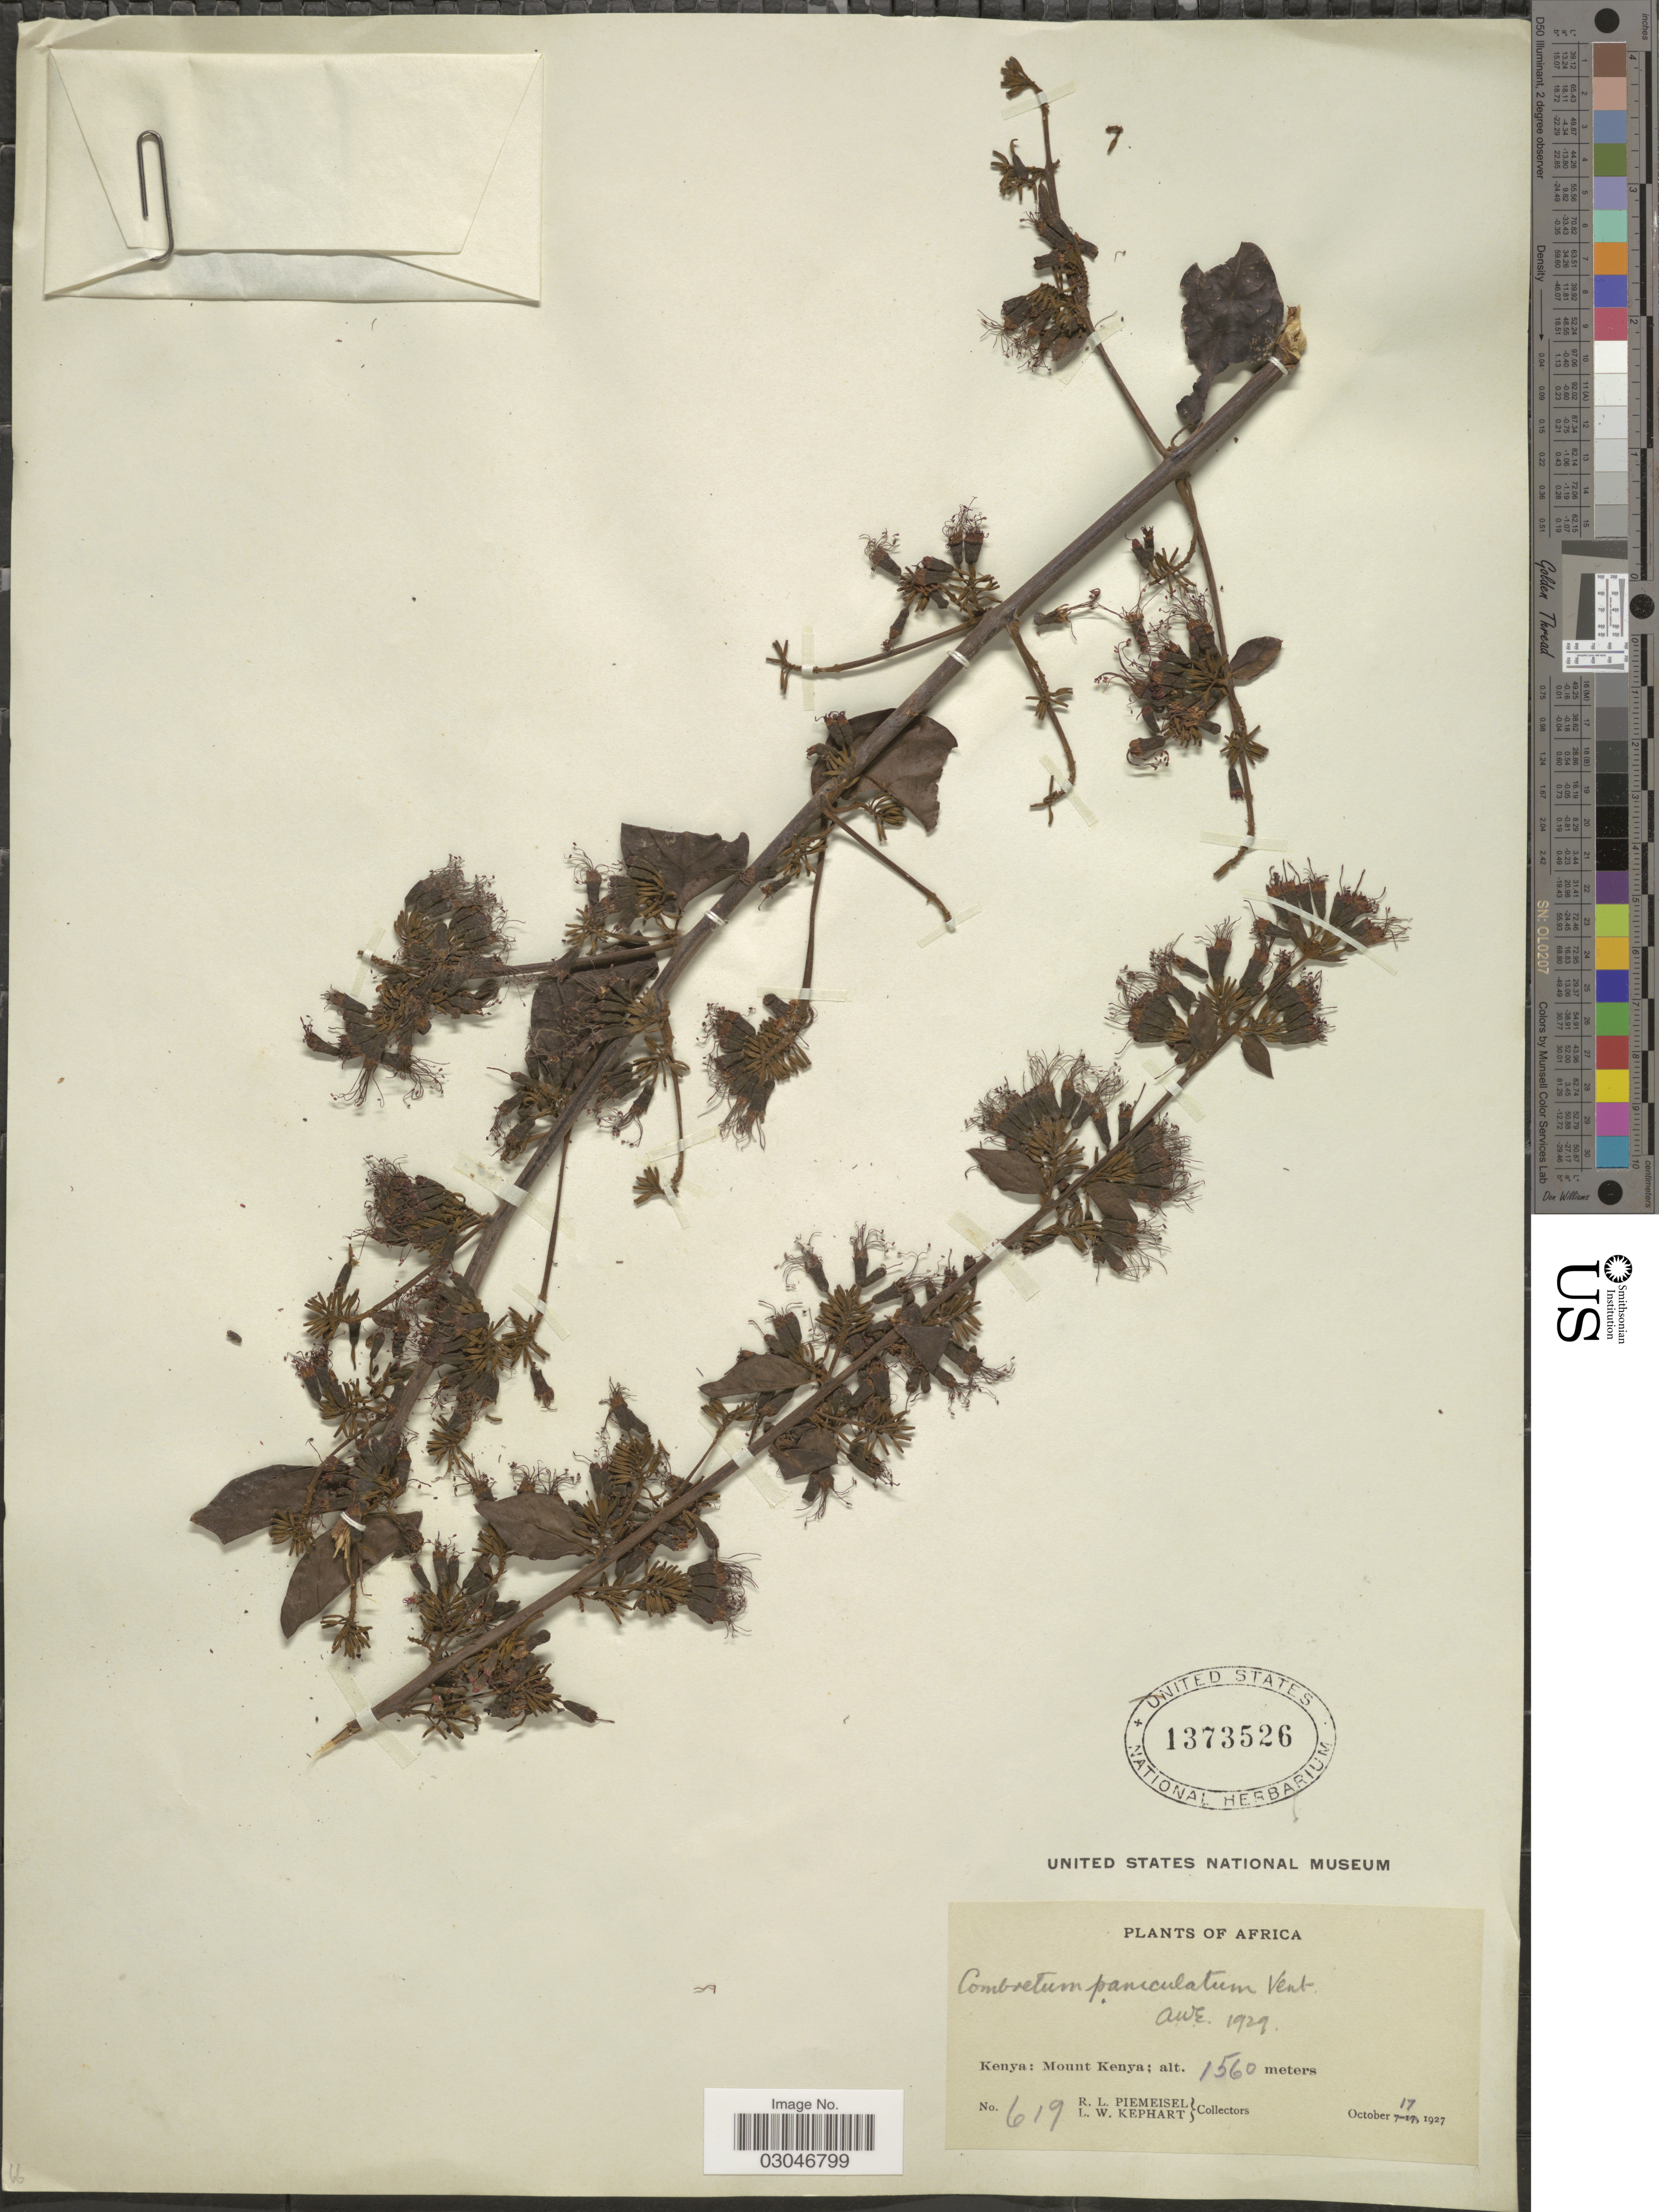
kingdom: Plantae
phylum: Tracheophyta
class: Magnoliopsida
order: Myrtales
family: Combretaceae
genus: Combretum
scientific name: Combretum paniculatum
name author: Vent.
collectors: R. L. Piemeisel & L. W. Kephart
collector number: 619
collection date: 1927-10-17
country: Kenya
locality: Mount Kenya.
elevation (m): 1560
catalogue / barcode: US 1373526